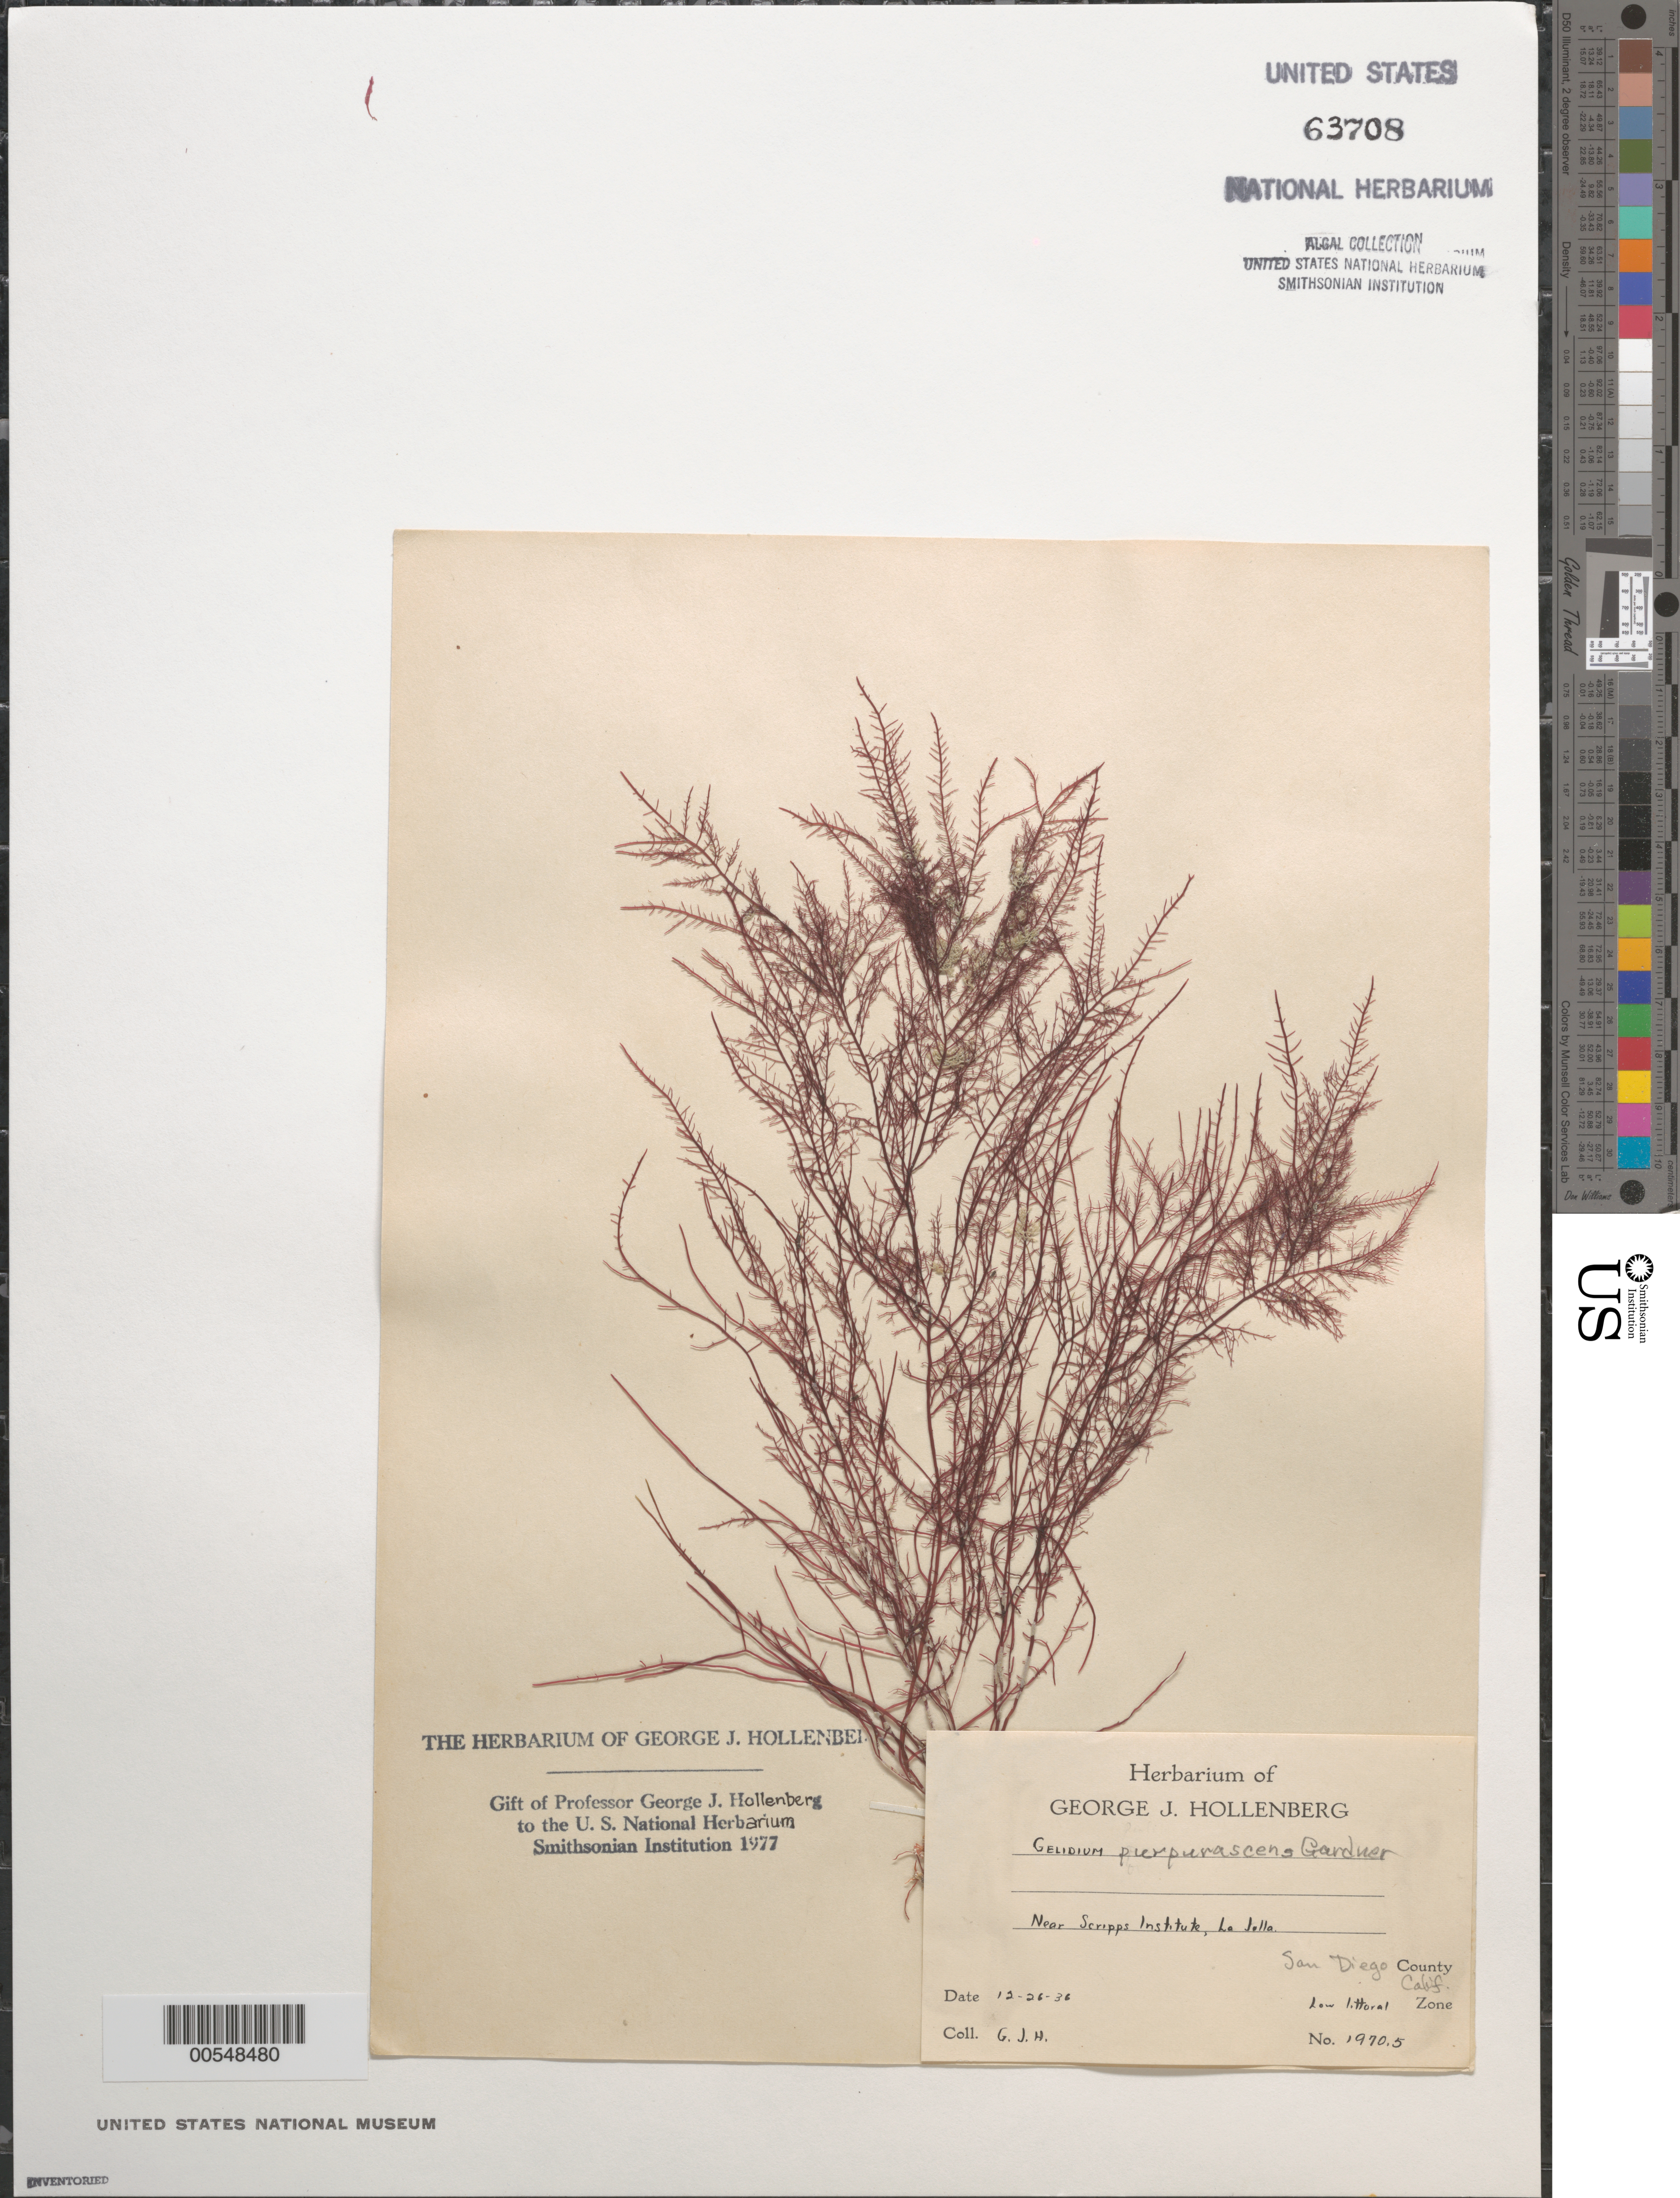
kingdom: Plantae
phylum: Rhodophyta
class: Florideophyceae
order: Gelidiales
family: Gelidiaceae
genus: Gelidium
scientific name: Gelidium purpurascens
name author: N.L. Gardner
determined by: Hollenberg, George J.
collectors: G. Hollenberg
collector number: GJH 1970.5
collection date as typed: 26 Dec 1936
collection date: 1936-12-26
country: United States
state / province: California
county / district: San Diego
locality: La Jolla, near Scripps Institution of Oceanography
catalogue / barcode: US 63708